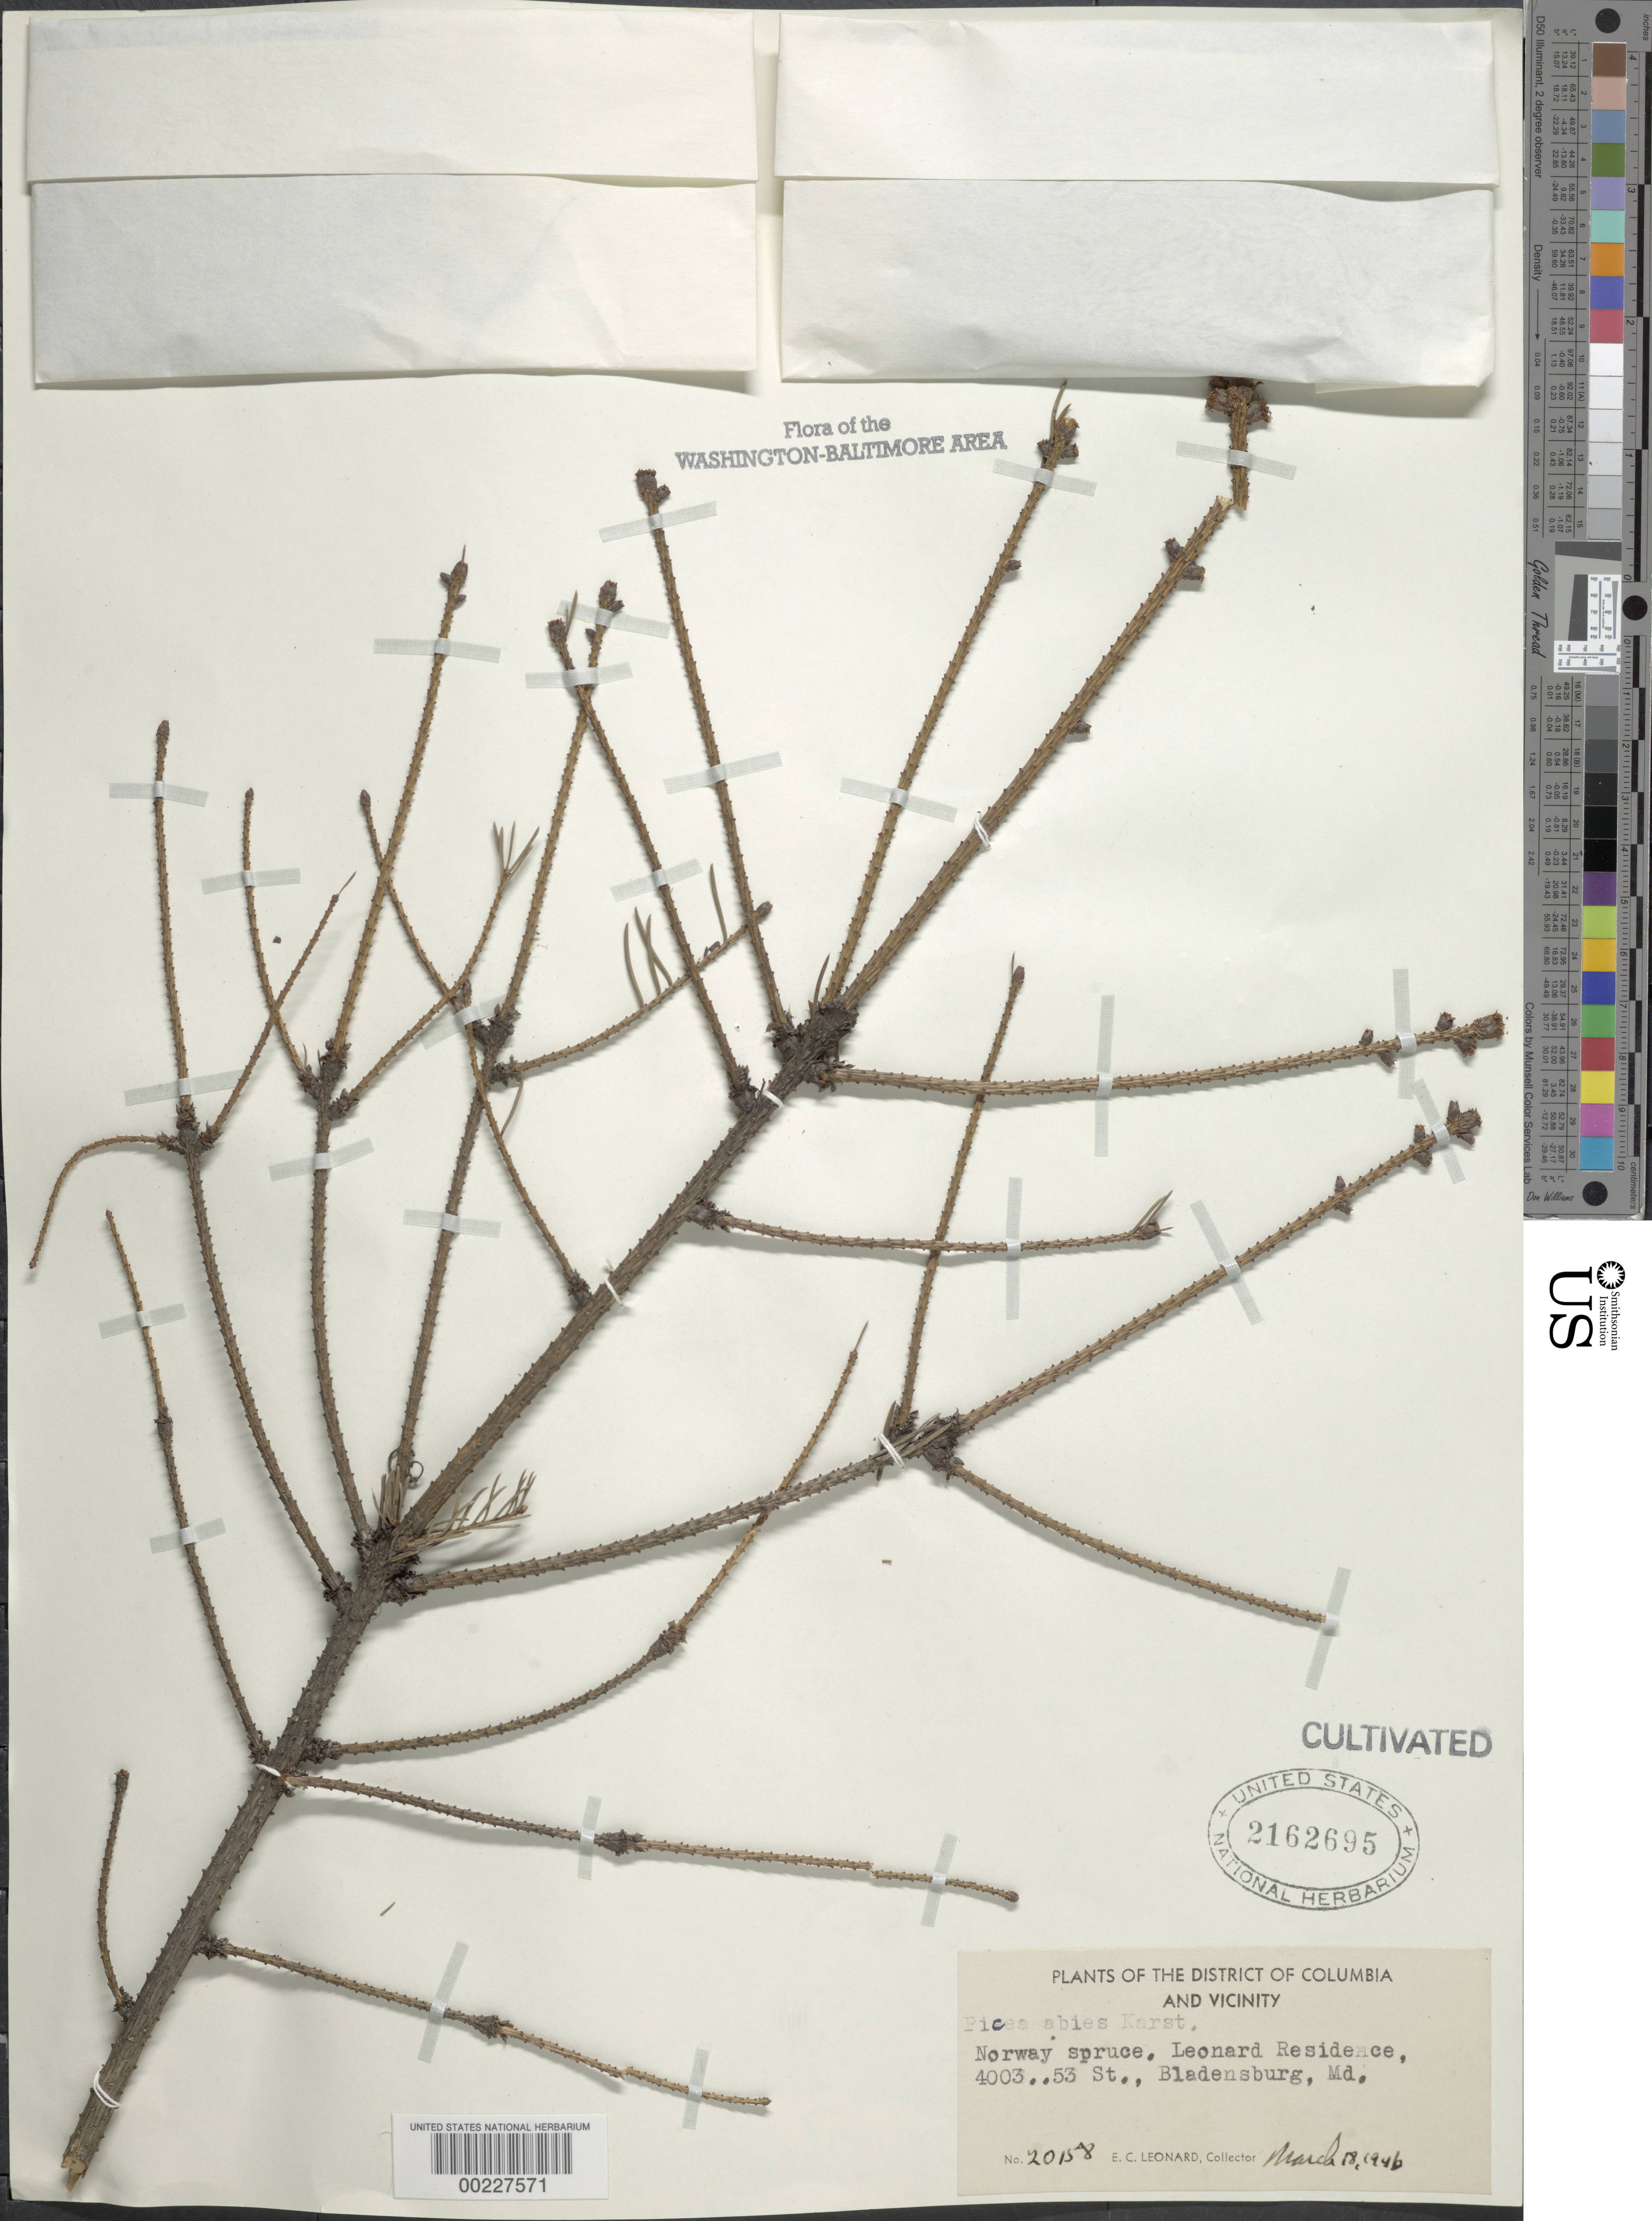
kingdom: Plantae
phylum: Tracheophyta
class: Pinopsida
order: Pinales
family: Pinaceae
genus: Picea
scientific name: Picea abies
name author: (L.) H. Karst.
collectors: E. C. Leonard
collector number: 20158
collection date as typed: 18 Mar 1946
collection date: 1946-03-18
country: United States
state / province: Maryland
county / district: Prince George's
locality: Bladensburg, 4003 53rd St., Leonard Residence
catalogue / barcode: US 2162695